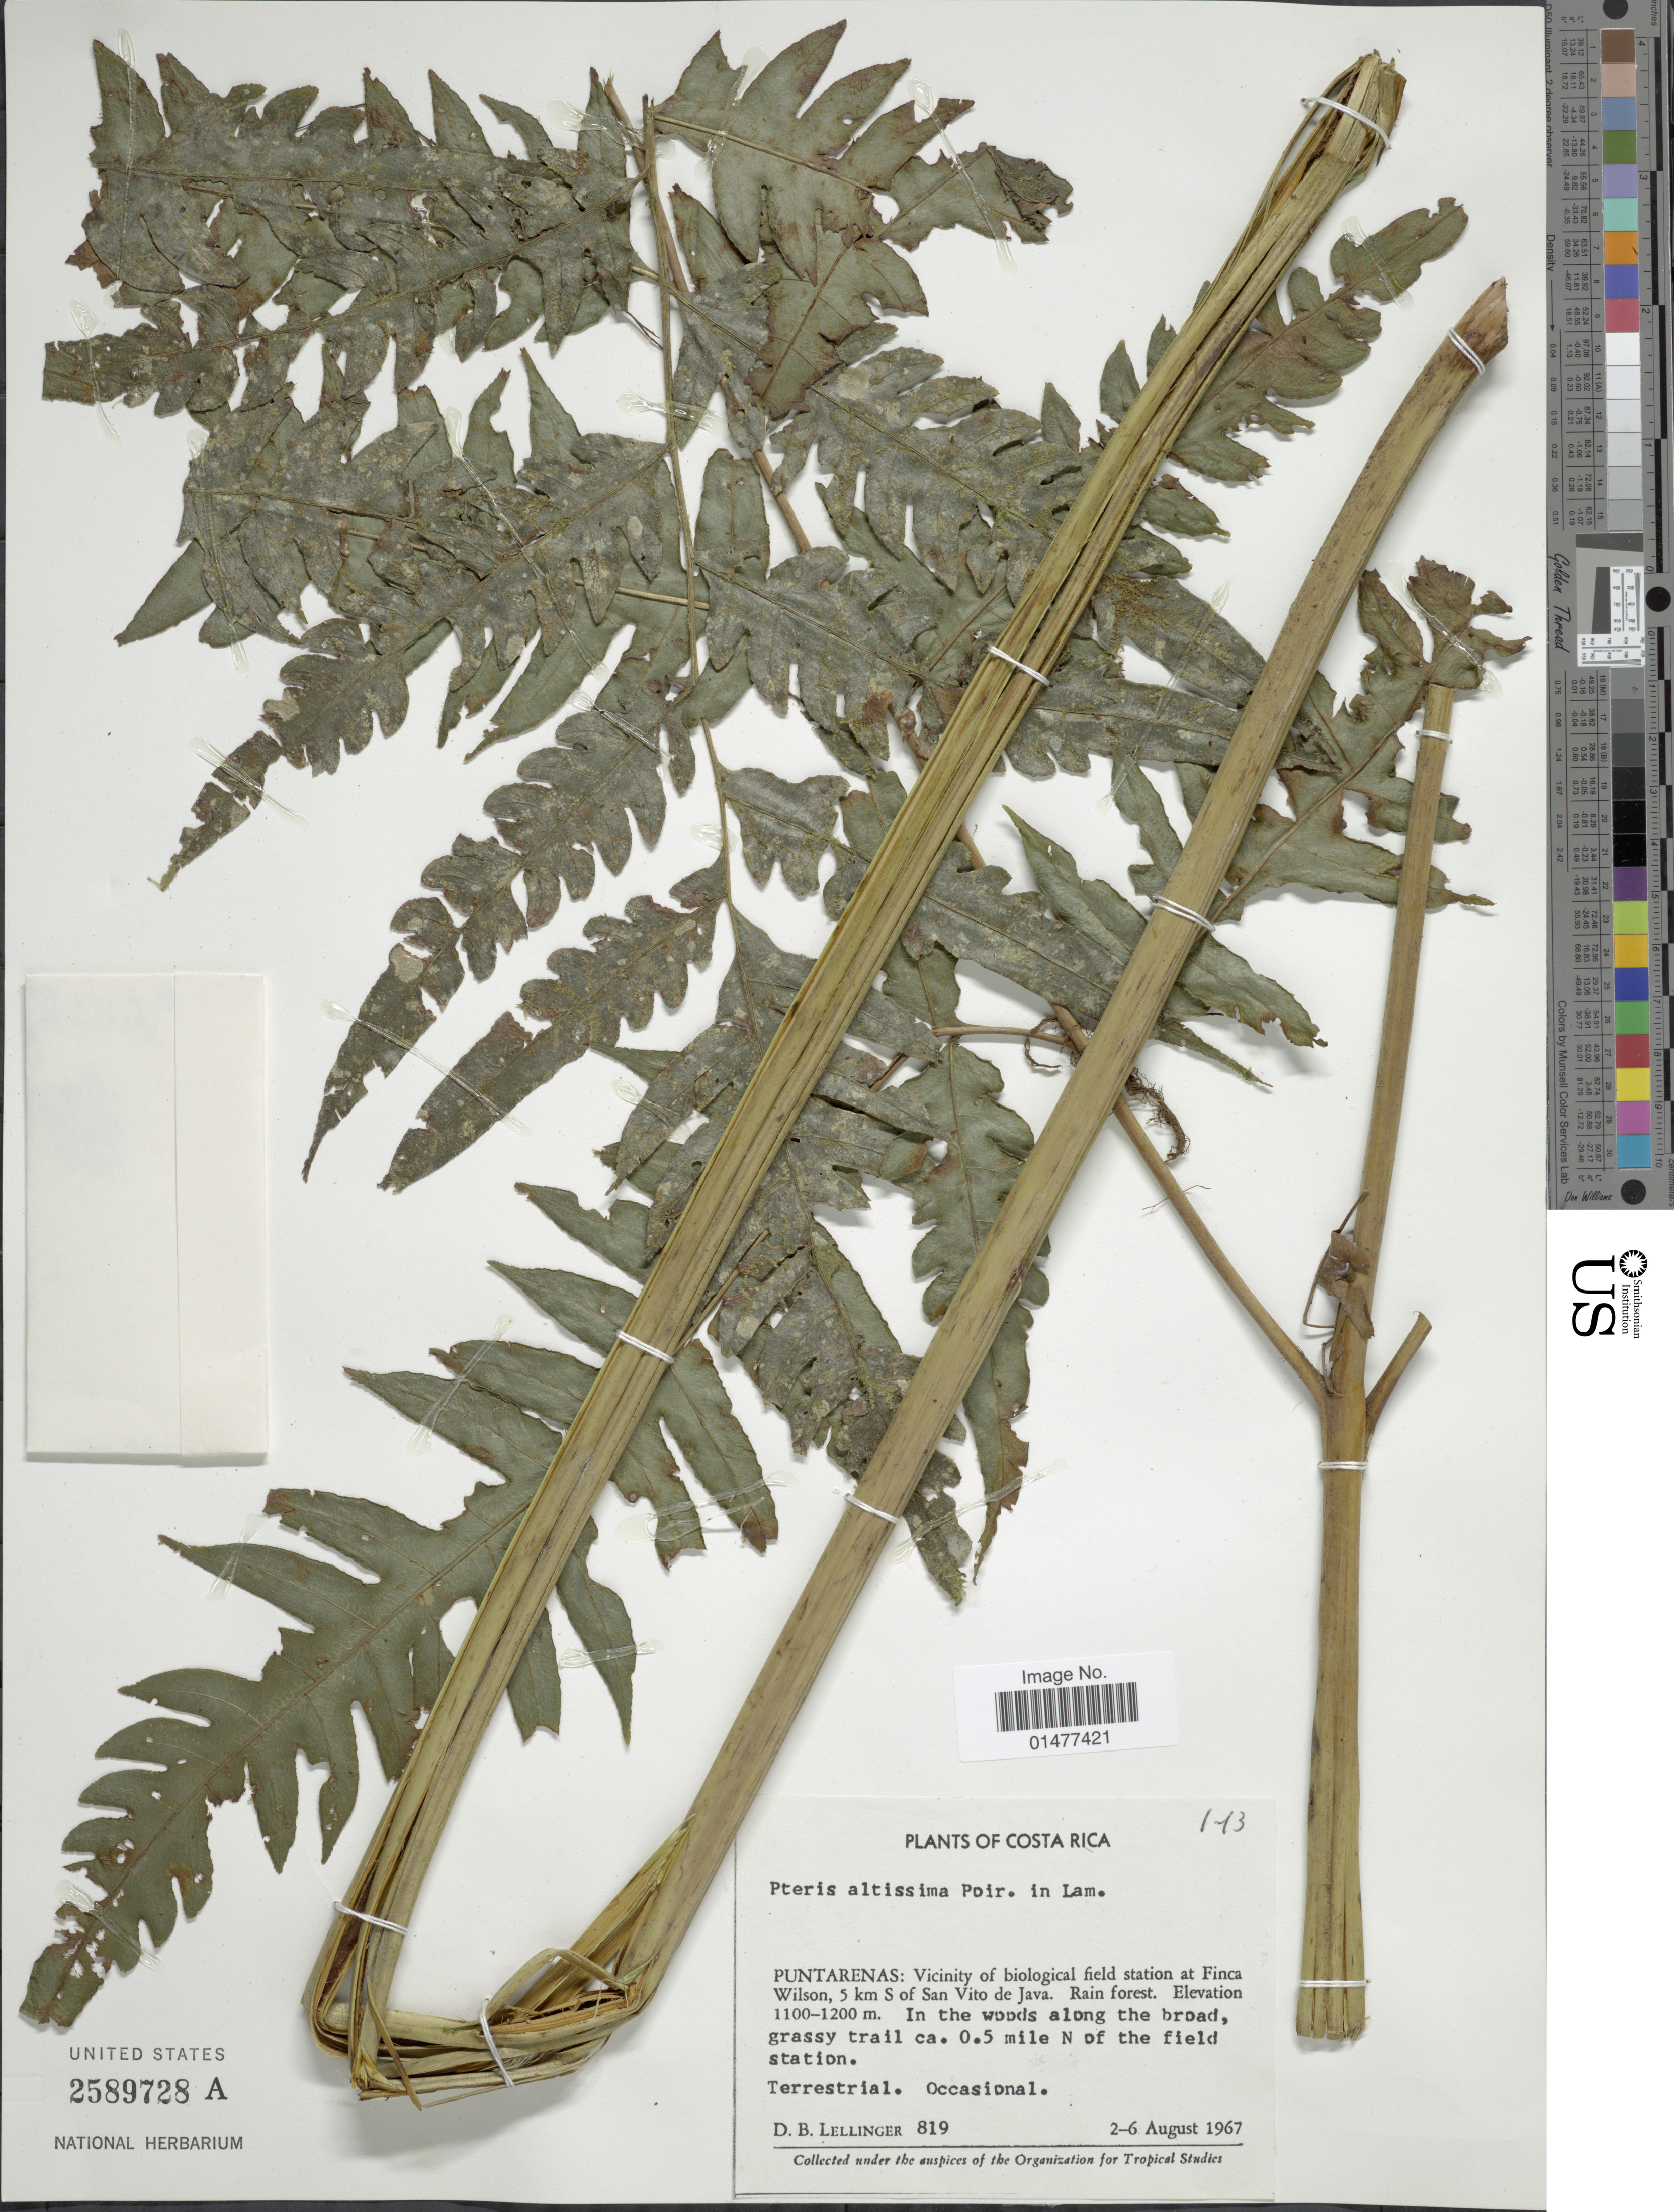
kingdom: Plantae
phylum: Tracheophyta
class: Polypodiopsida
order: Polypodiales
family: Pteridaceae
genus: Pteris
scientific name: Pteris altissima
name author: Poir.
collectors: D. B. Lellinger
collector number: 819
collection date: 1967-08-02/1967-08-06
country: Costa Rica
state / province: Puntarenas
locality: Plants of Costa Rica, Vicinity of biological field station at Finca WIlson, 5 km S of San Vito de Java. Rain forest. In the woods along the broad, graasy trail ca. 0.5 mile N of the field station, Terrestrial, Occasional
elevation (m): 1100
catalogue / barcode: US 2589728A